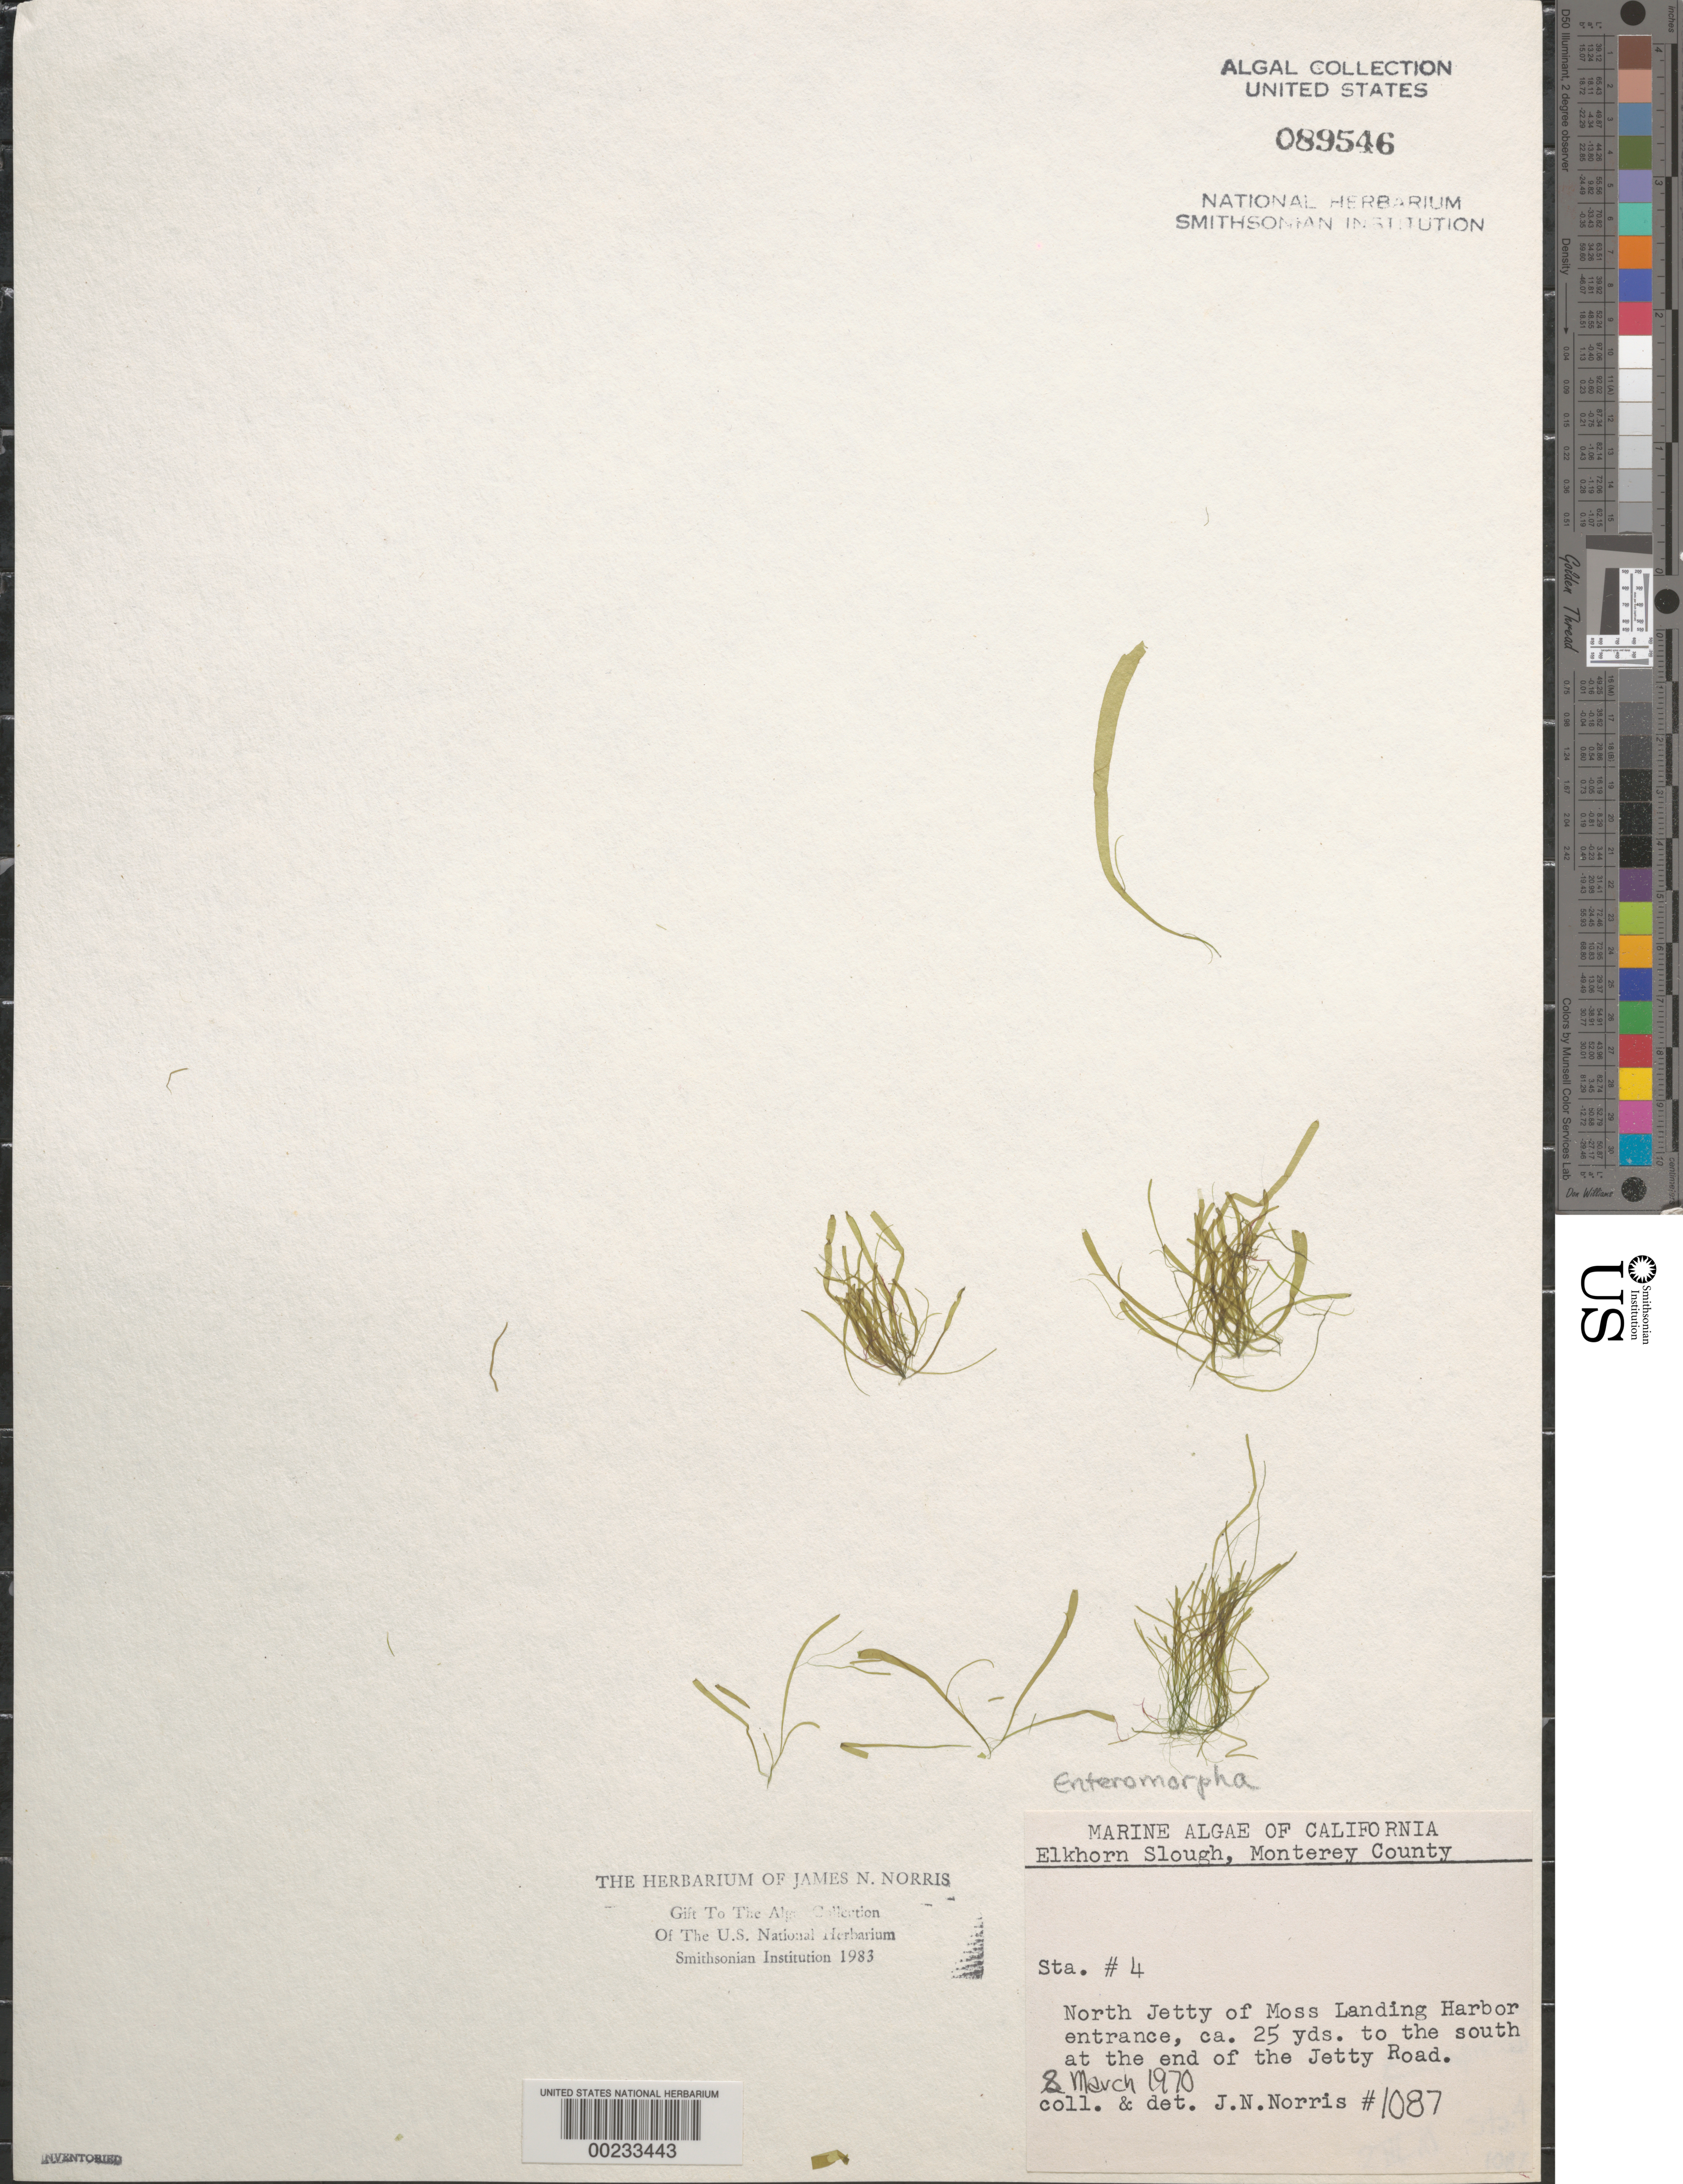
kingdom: Plantae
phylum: Chlorophyta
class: Ulvophyceae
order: Ulvales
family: Ulvaceae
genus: Ulva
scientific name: Ulva sp.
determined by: Algae name updating Project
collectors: J. N. Norris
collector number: JN-1087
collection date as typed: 08 Mar 1970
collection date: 1970-03-08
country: United States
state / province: California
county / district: Monterey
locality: Elkhorn Slough, Moss Landing Harbor, north jetty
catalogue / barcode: US 89546